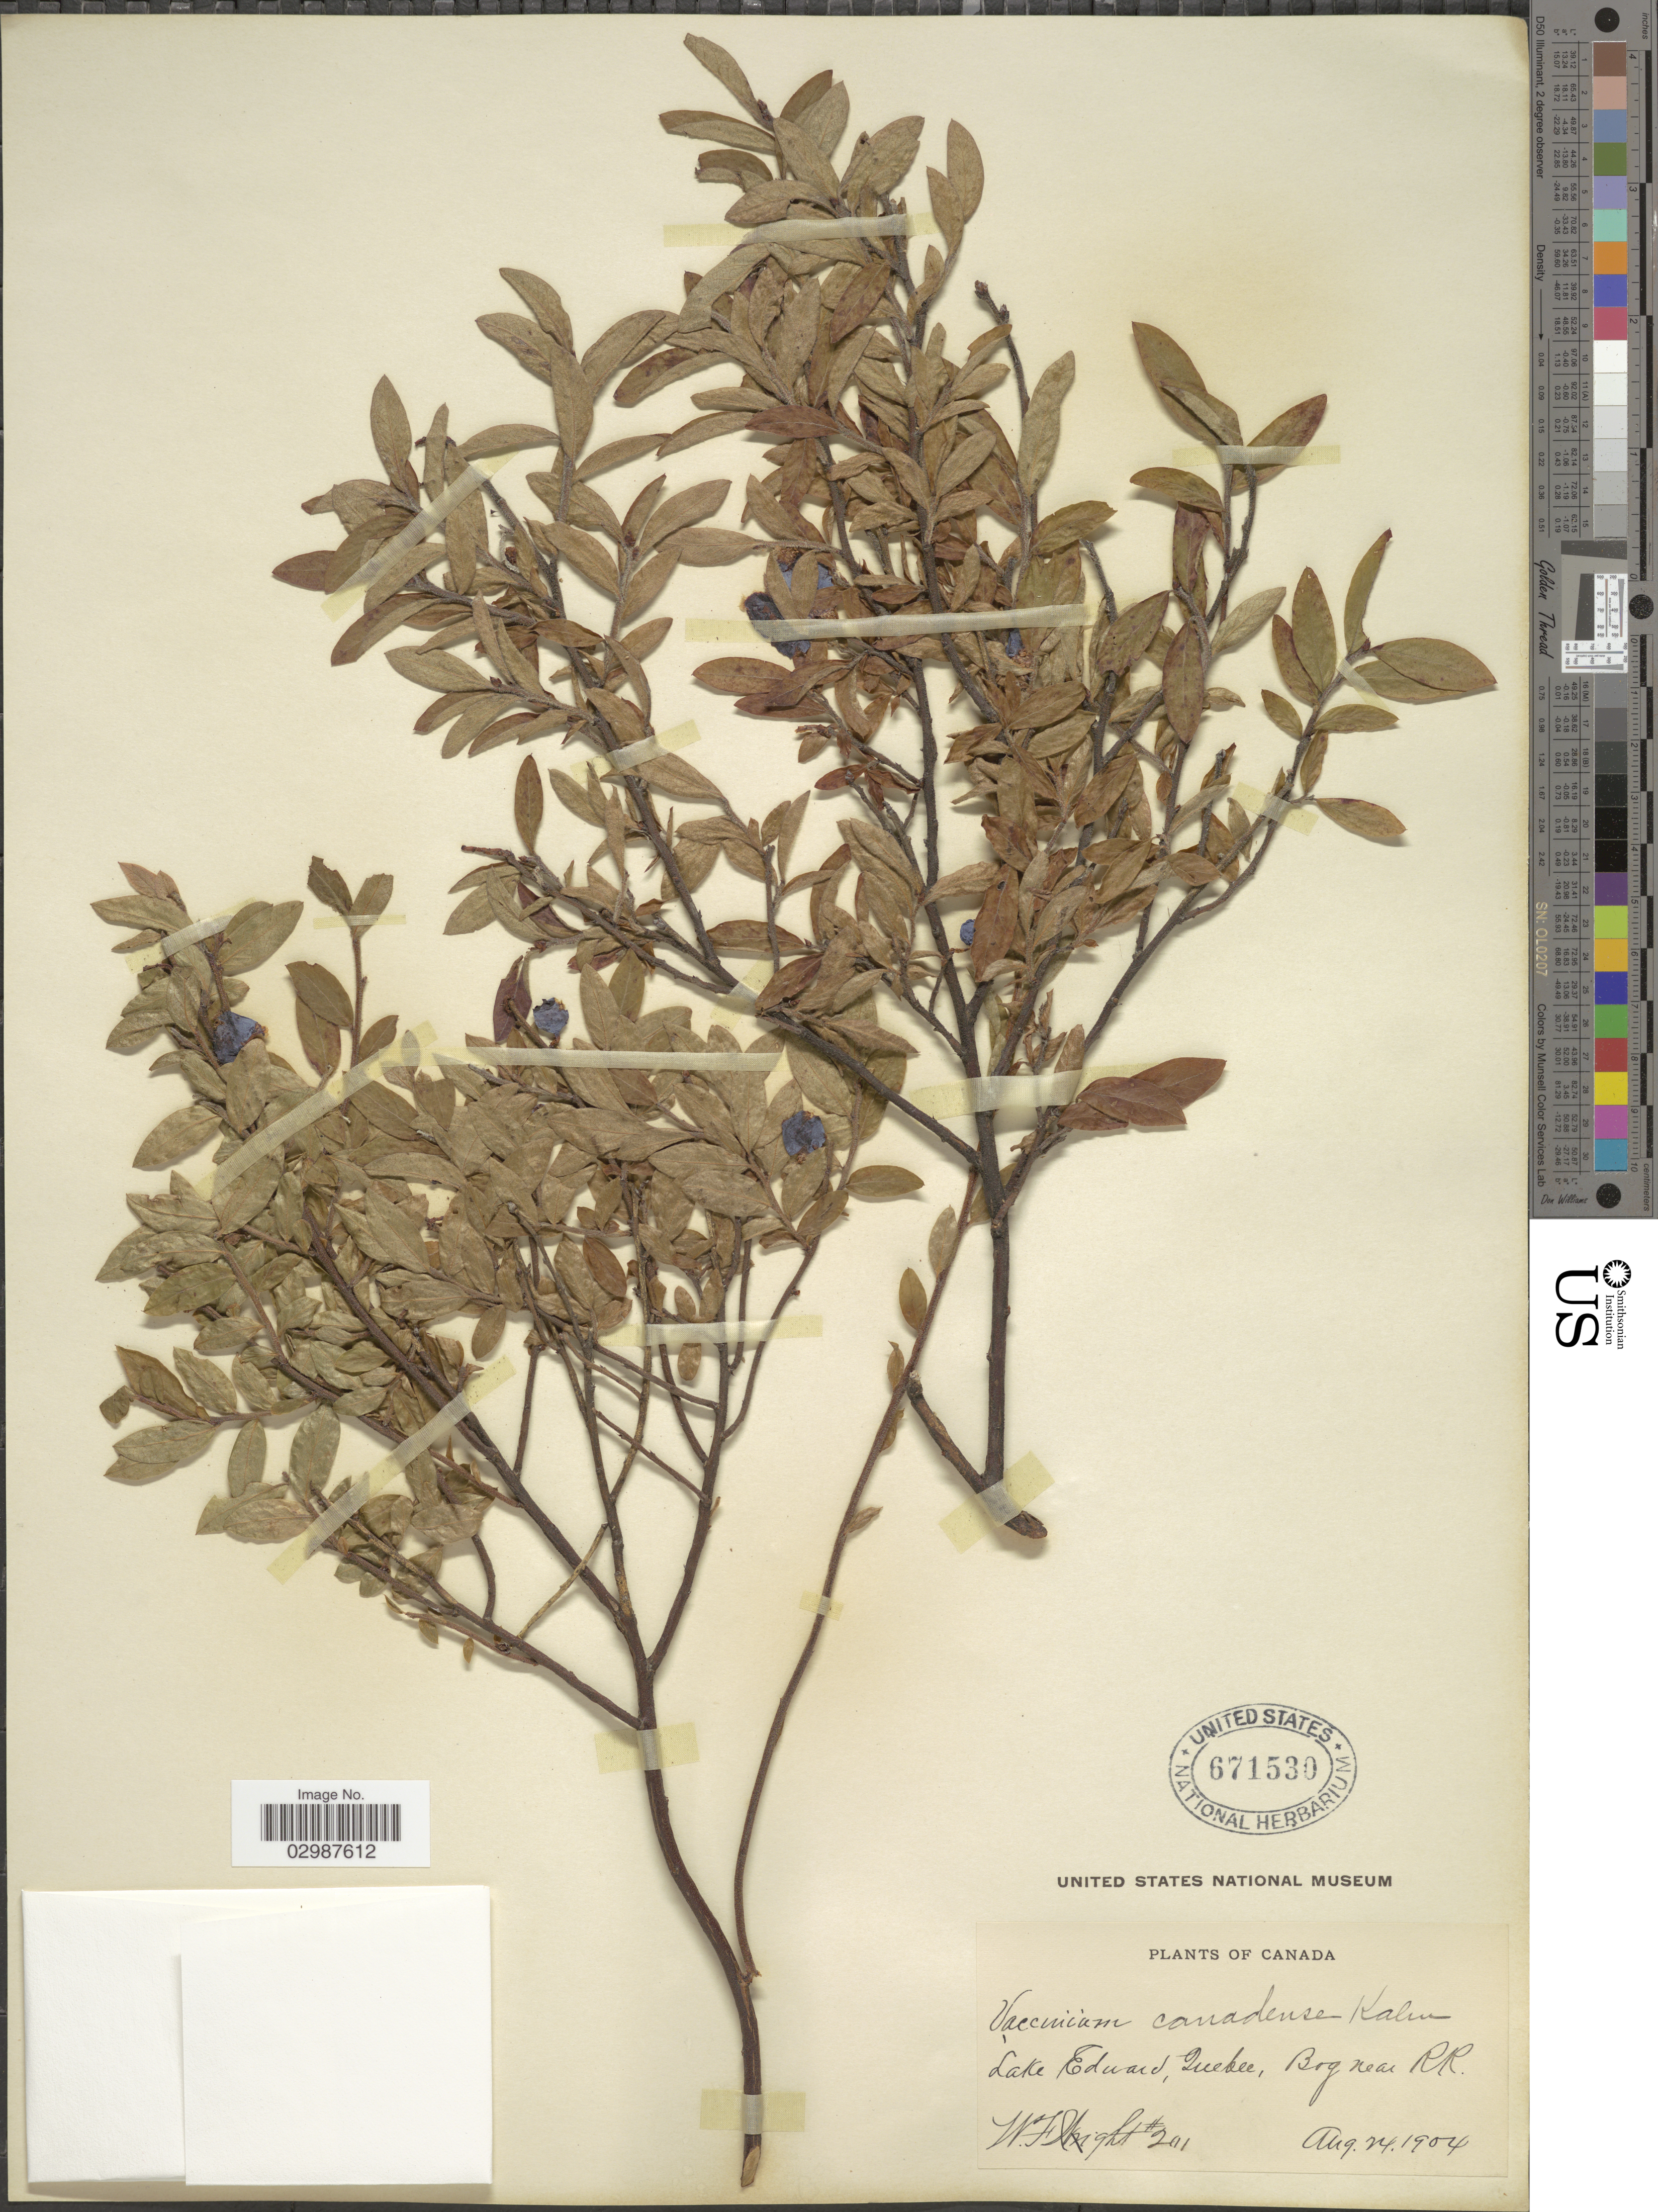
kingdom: Plantae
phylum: Tracheophyta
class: Magnoliopsida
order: Ericales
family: Ericaceae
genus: Vaccinium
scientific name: Vaccinium canadense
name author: Kalm ex Richardson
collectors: W. F. Wright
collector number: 201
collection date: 1904-08-24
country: Canada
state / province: Quebec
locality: Lake Eduard. Bog near RR.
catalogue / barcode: US 671530